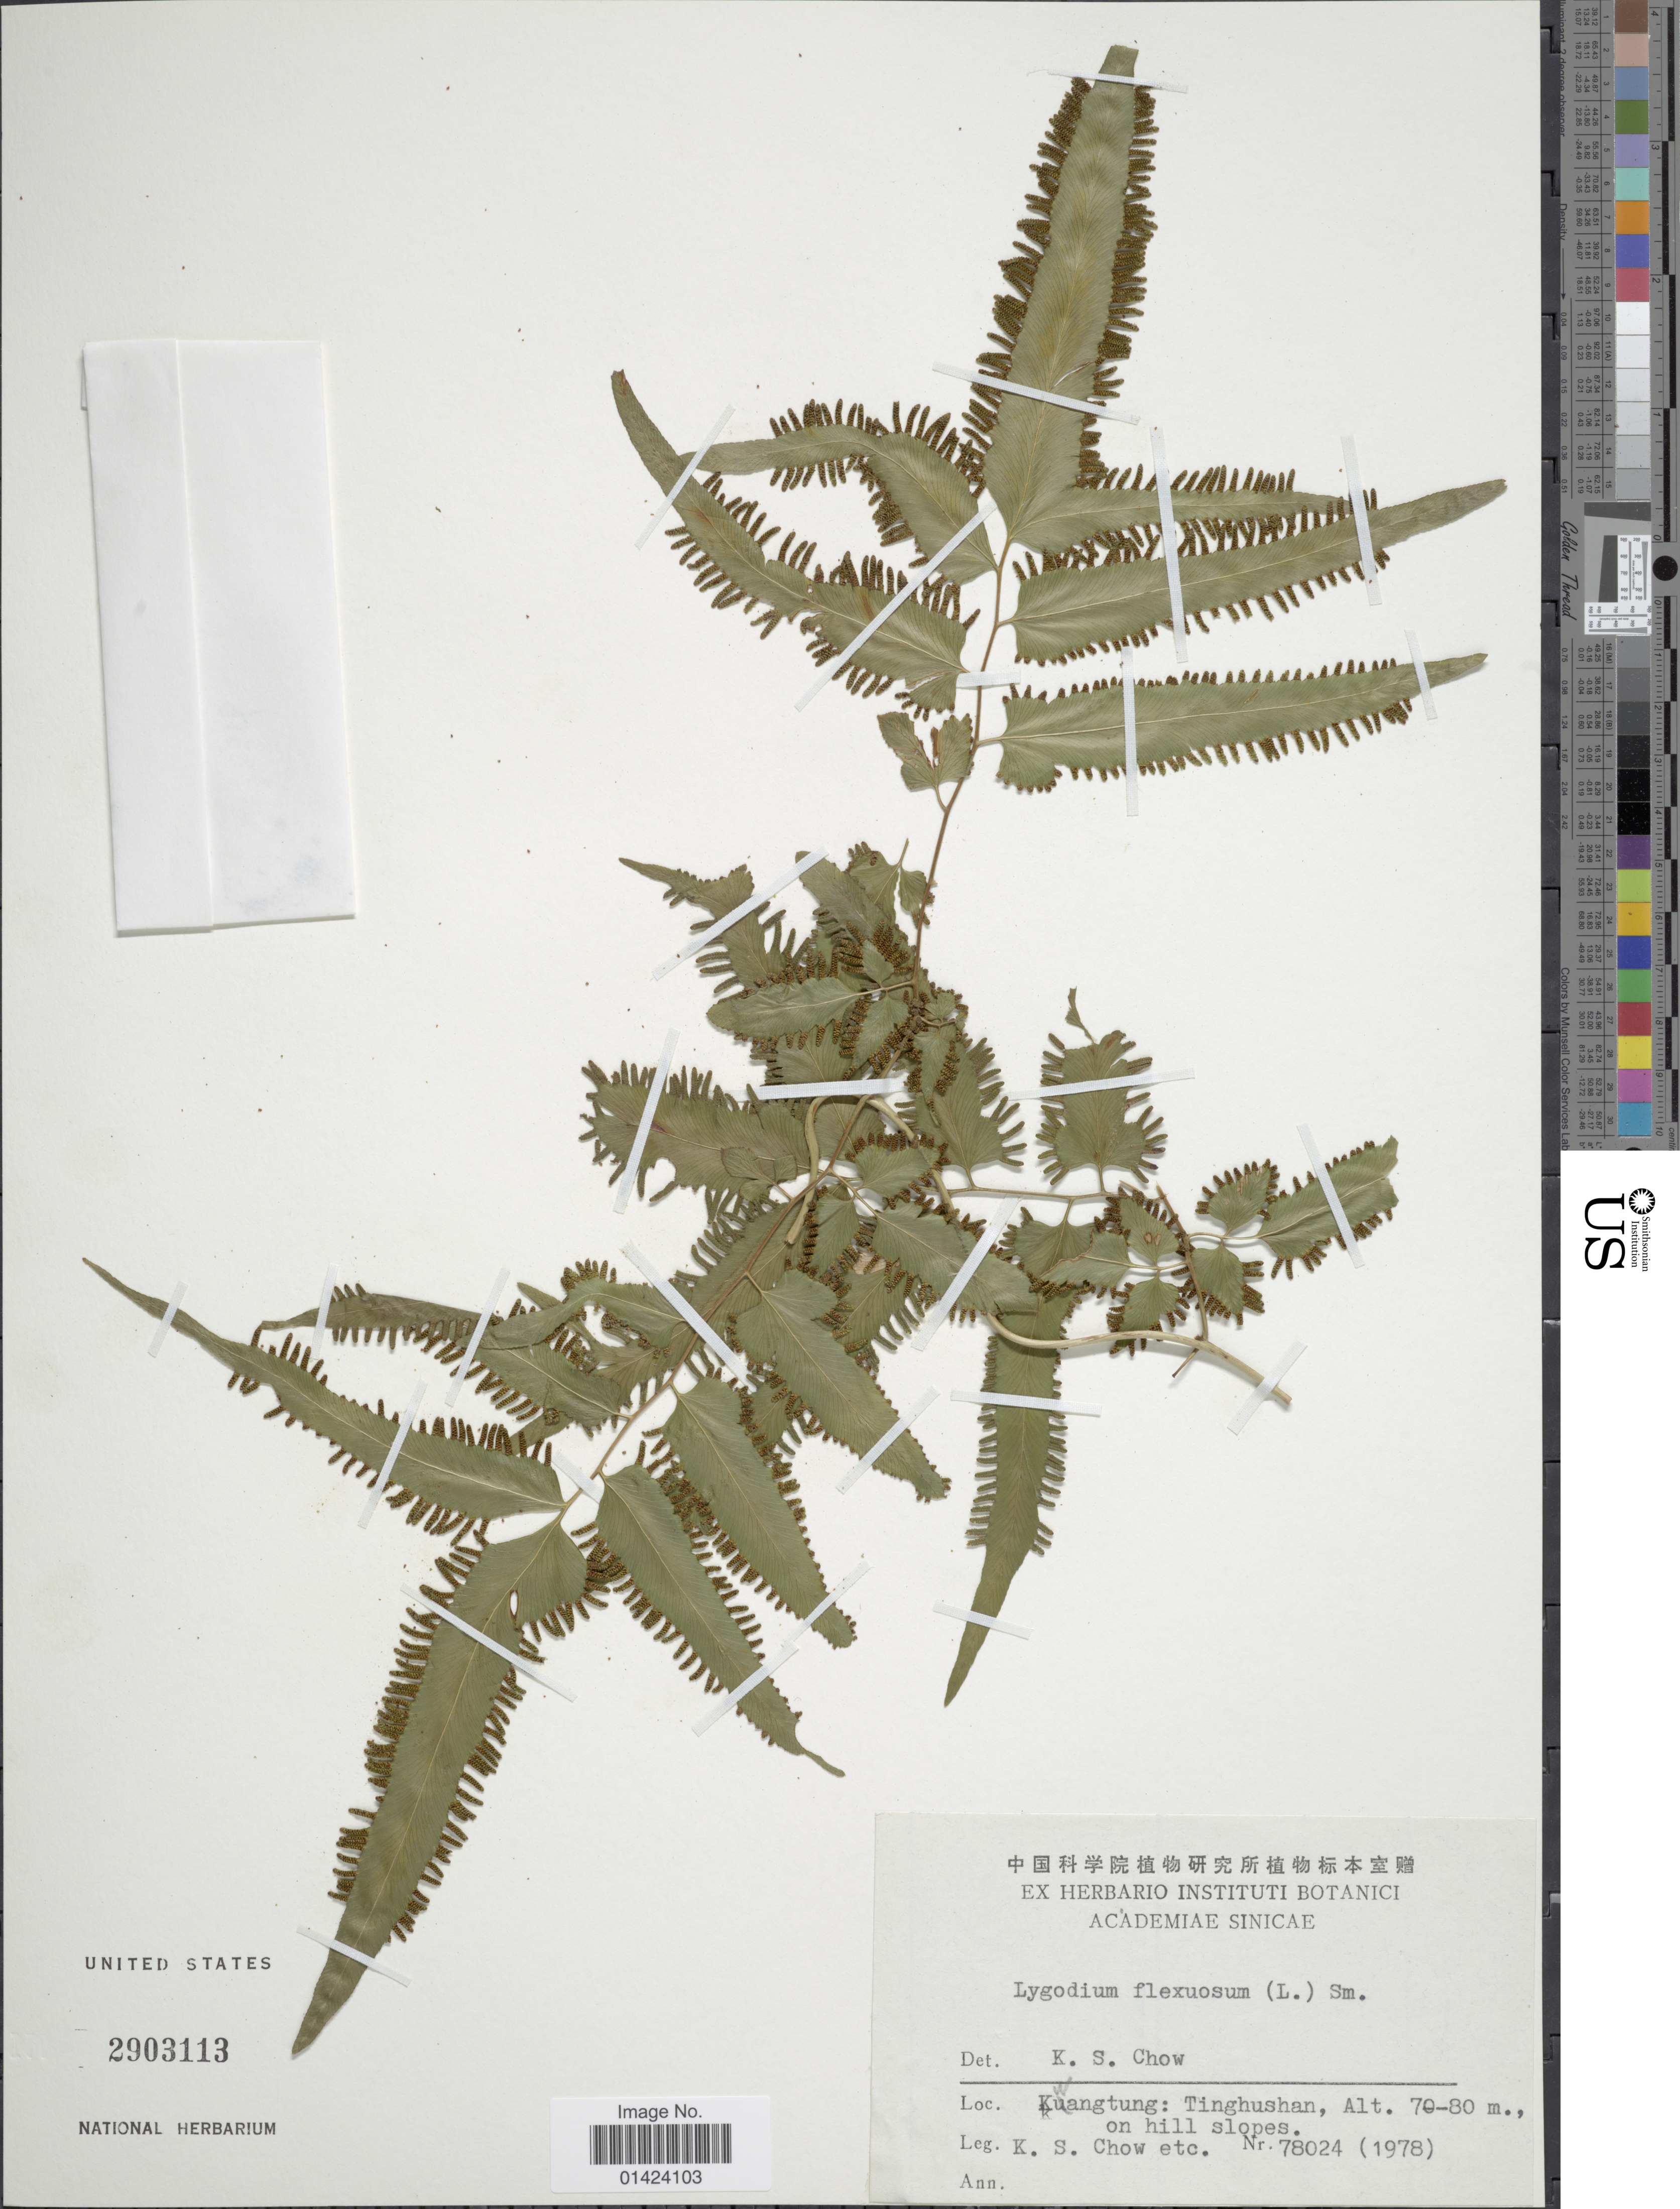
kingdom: Plantae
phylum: Tracheophyta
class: Polypodiopsida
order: Schizaeales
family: Lygodiaceae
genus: Lygodium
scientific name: Lygodium flexuosum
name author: Sw.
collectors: K. S. Chow & et al.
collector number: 78024(1978)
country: China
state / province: Guangdong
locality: Kwangtung: Tingushan, on hill slope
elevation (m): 70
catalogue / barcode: US 2903113